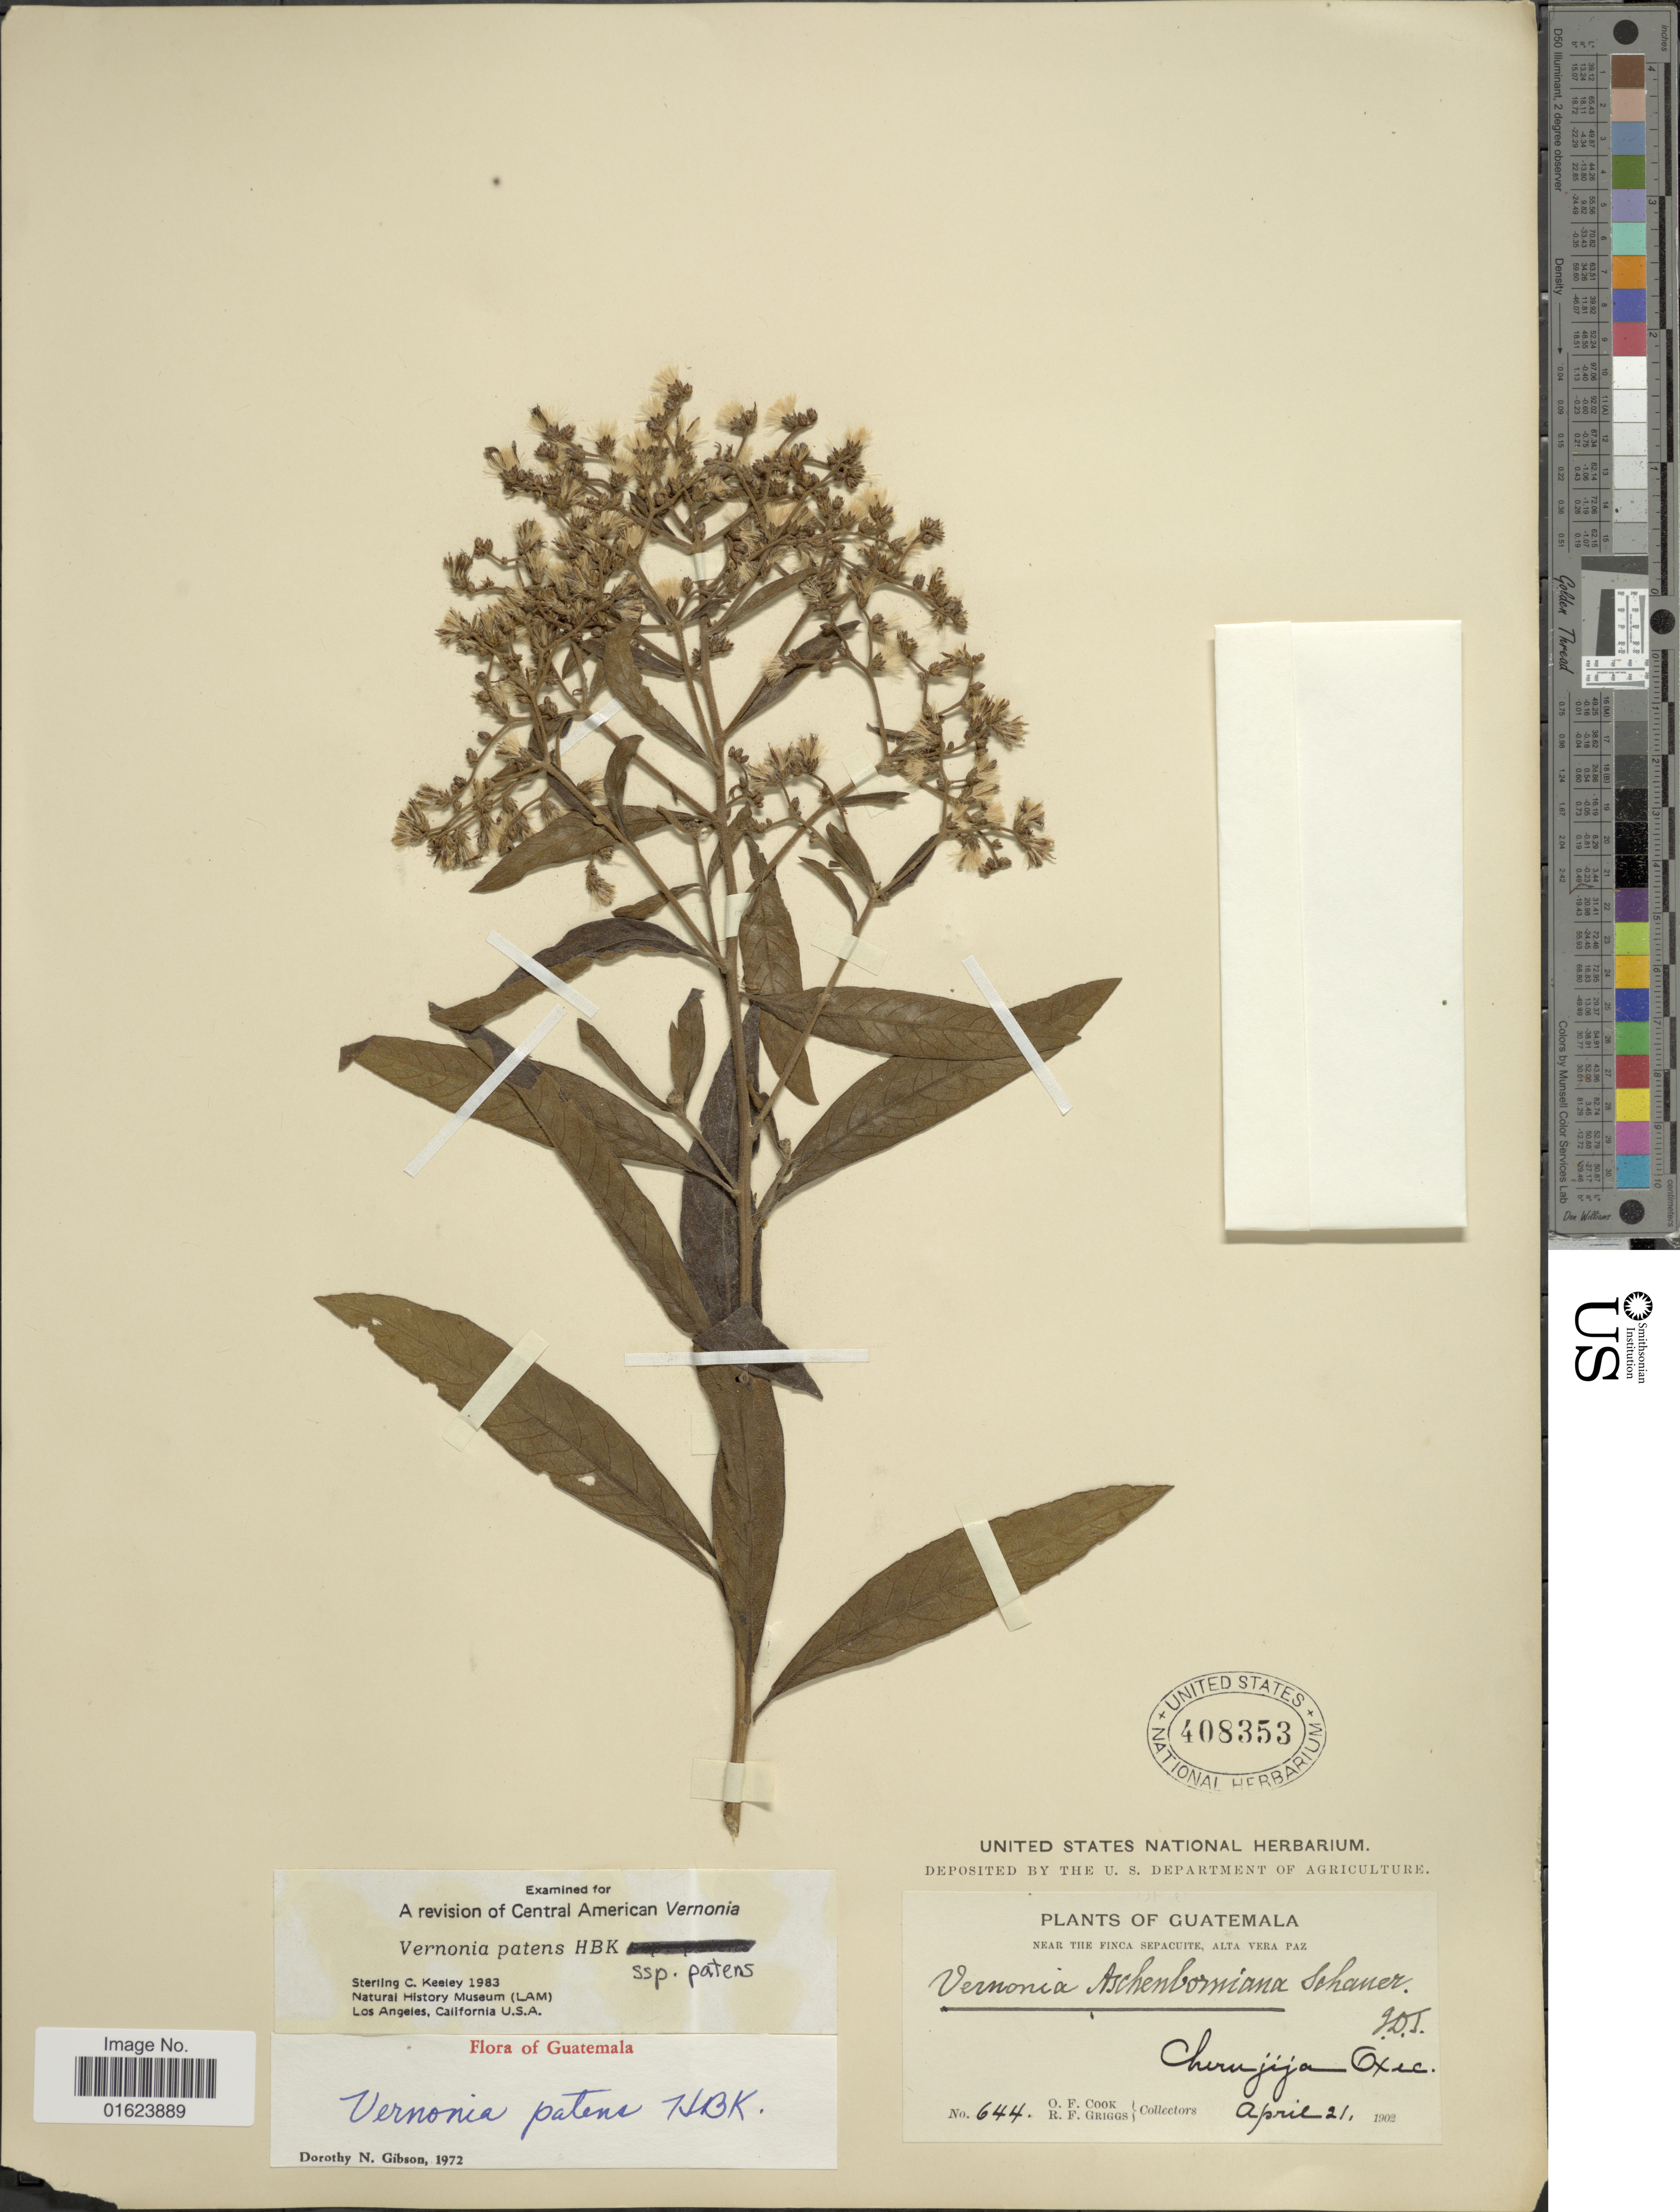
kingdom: Plantae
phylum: Tracheophyta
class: Magnoliopsida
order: Asterales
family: Asteraceae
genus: Vernonanthura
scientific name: Vernonanthura patens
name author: (Kunth) H. Rob.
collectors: O. F. Cook & R. F. Griggs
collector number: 644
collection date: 1902-04-21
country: Guatemala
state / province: Alta Verapaz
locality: Guatemala, near the finca Sepacuite Alta Vera Paz.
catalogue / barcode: US 408353